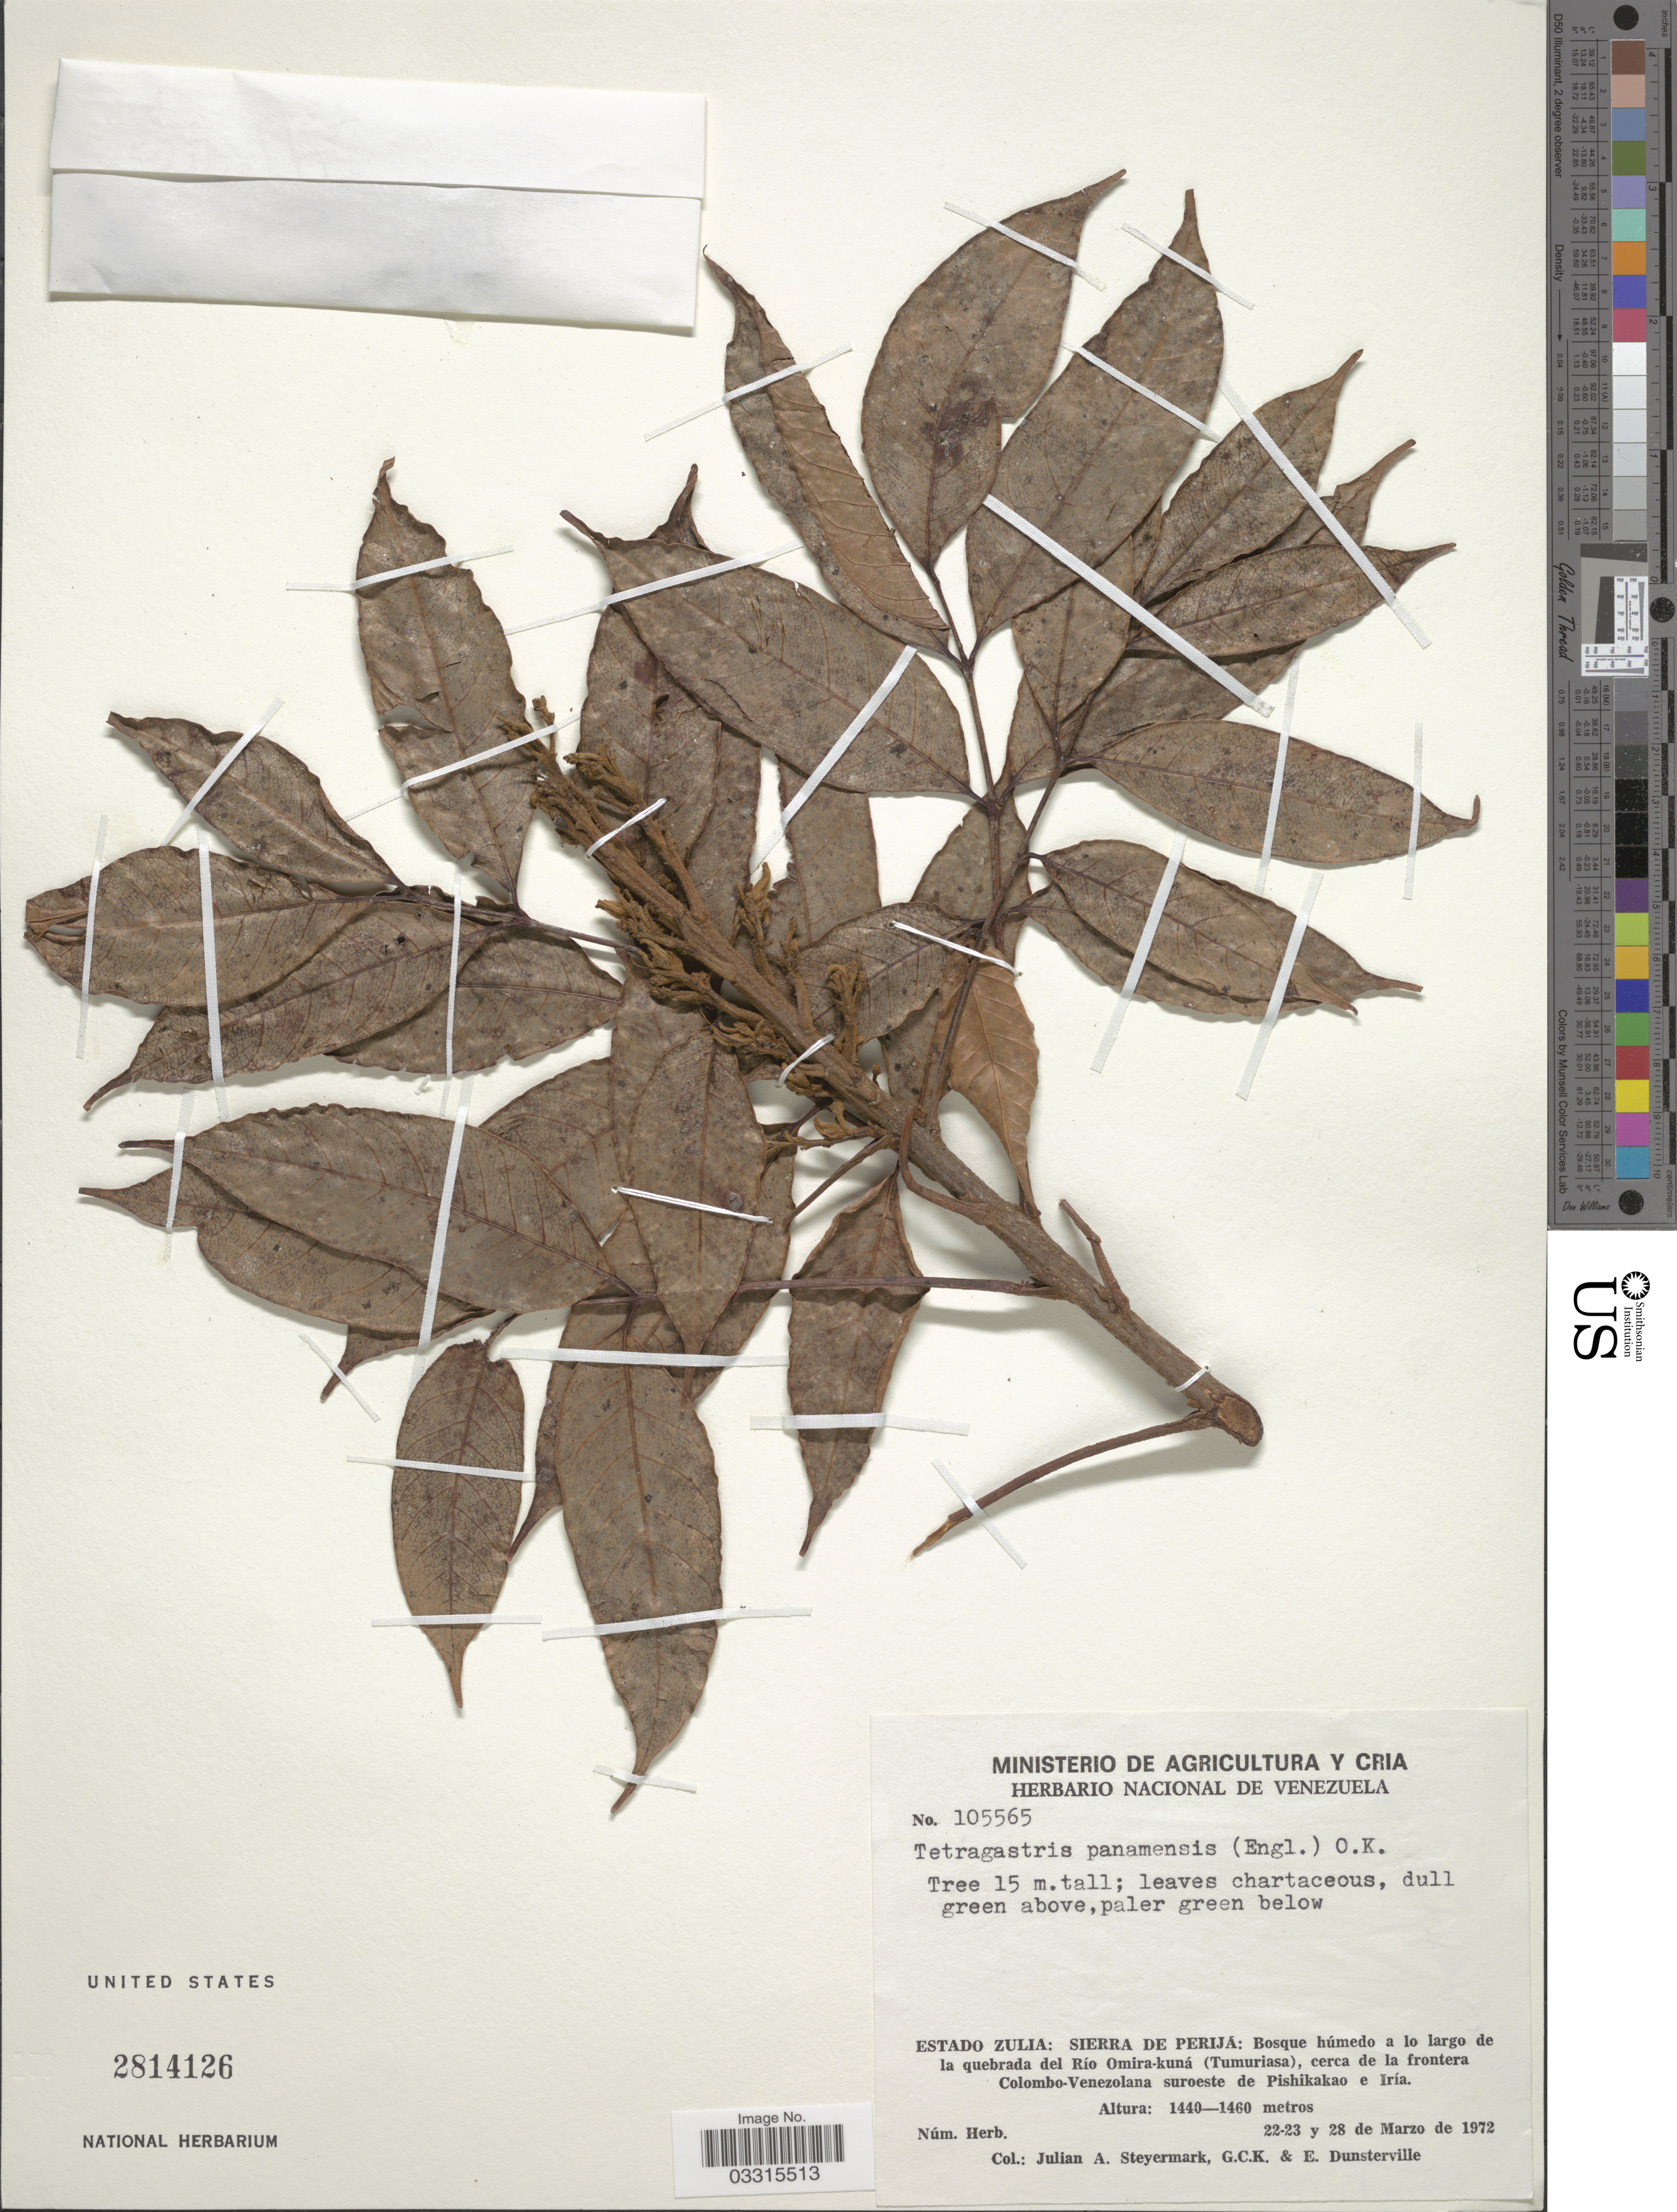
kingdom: Plantae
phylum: Tracheophyta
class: Magnoliopsida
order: Sapindales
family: Burseraceae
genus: Protium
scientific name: Protium stevensonii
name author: (Standl.) Daly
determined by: Daly, Douglas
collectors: J. Steyermark, G. C. K. Dunsterville & E. Dunsterville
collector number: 105565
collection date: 1972-03-22/1972-03-28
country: Venezuela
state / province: Zulia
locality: Sierra de Perijá: Bosque húmedo a lo largo de la quebrada del Río Omira-kuná (Tumuriasa), cerca de la frontera Colombo-Venezolana suroeste de Pishikakao e Iría.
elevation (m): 1440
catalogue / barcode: US 2814126